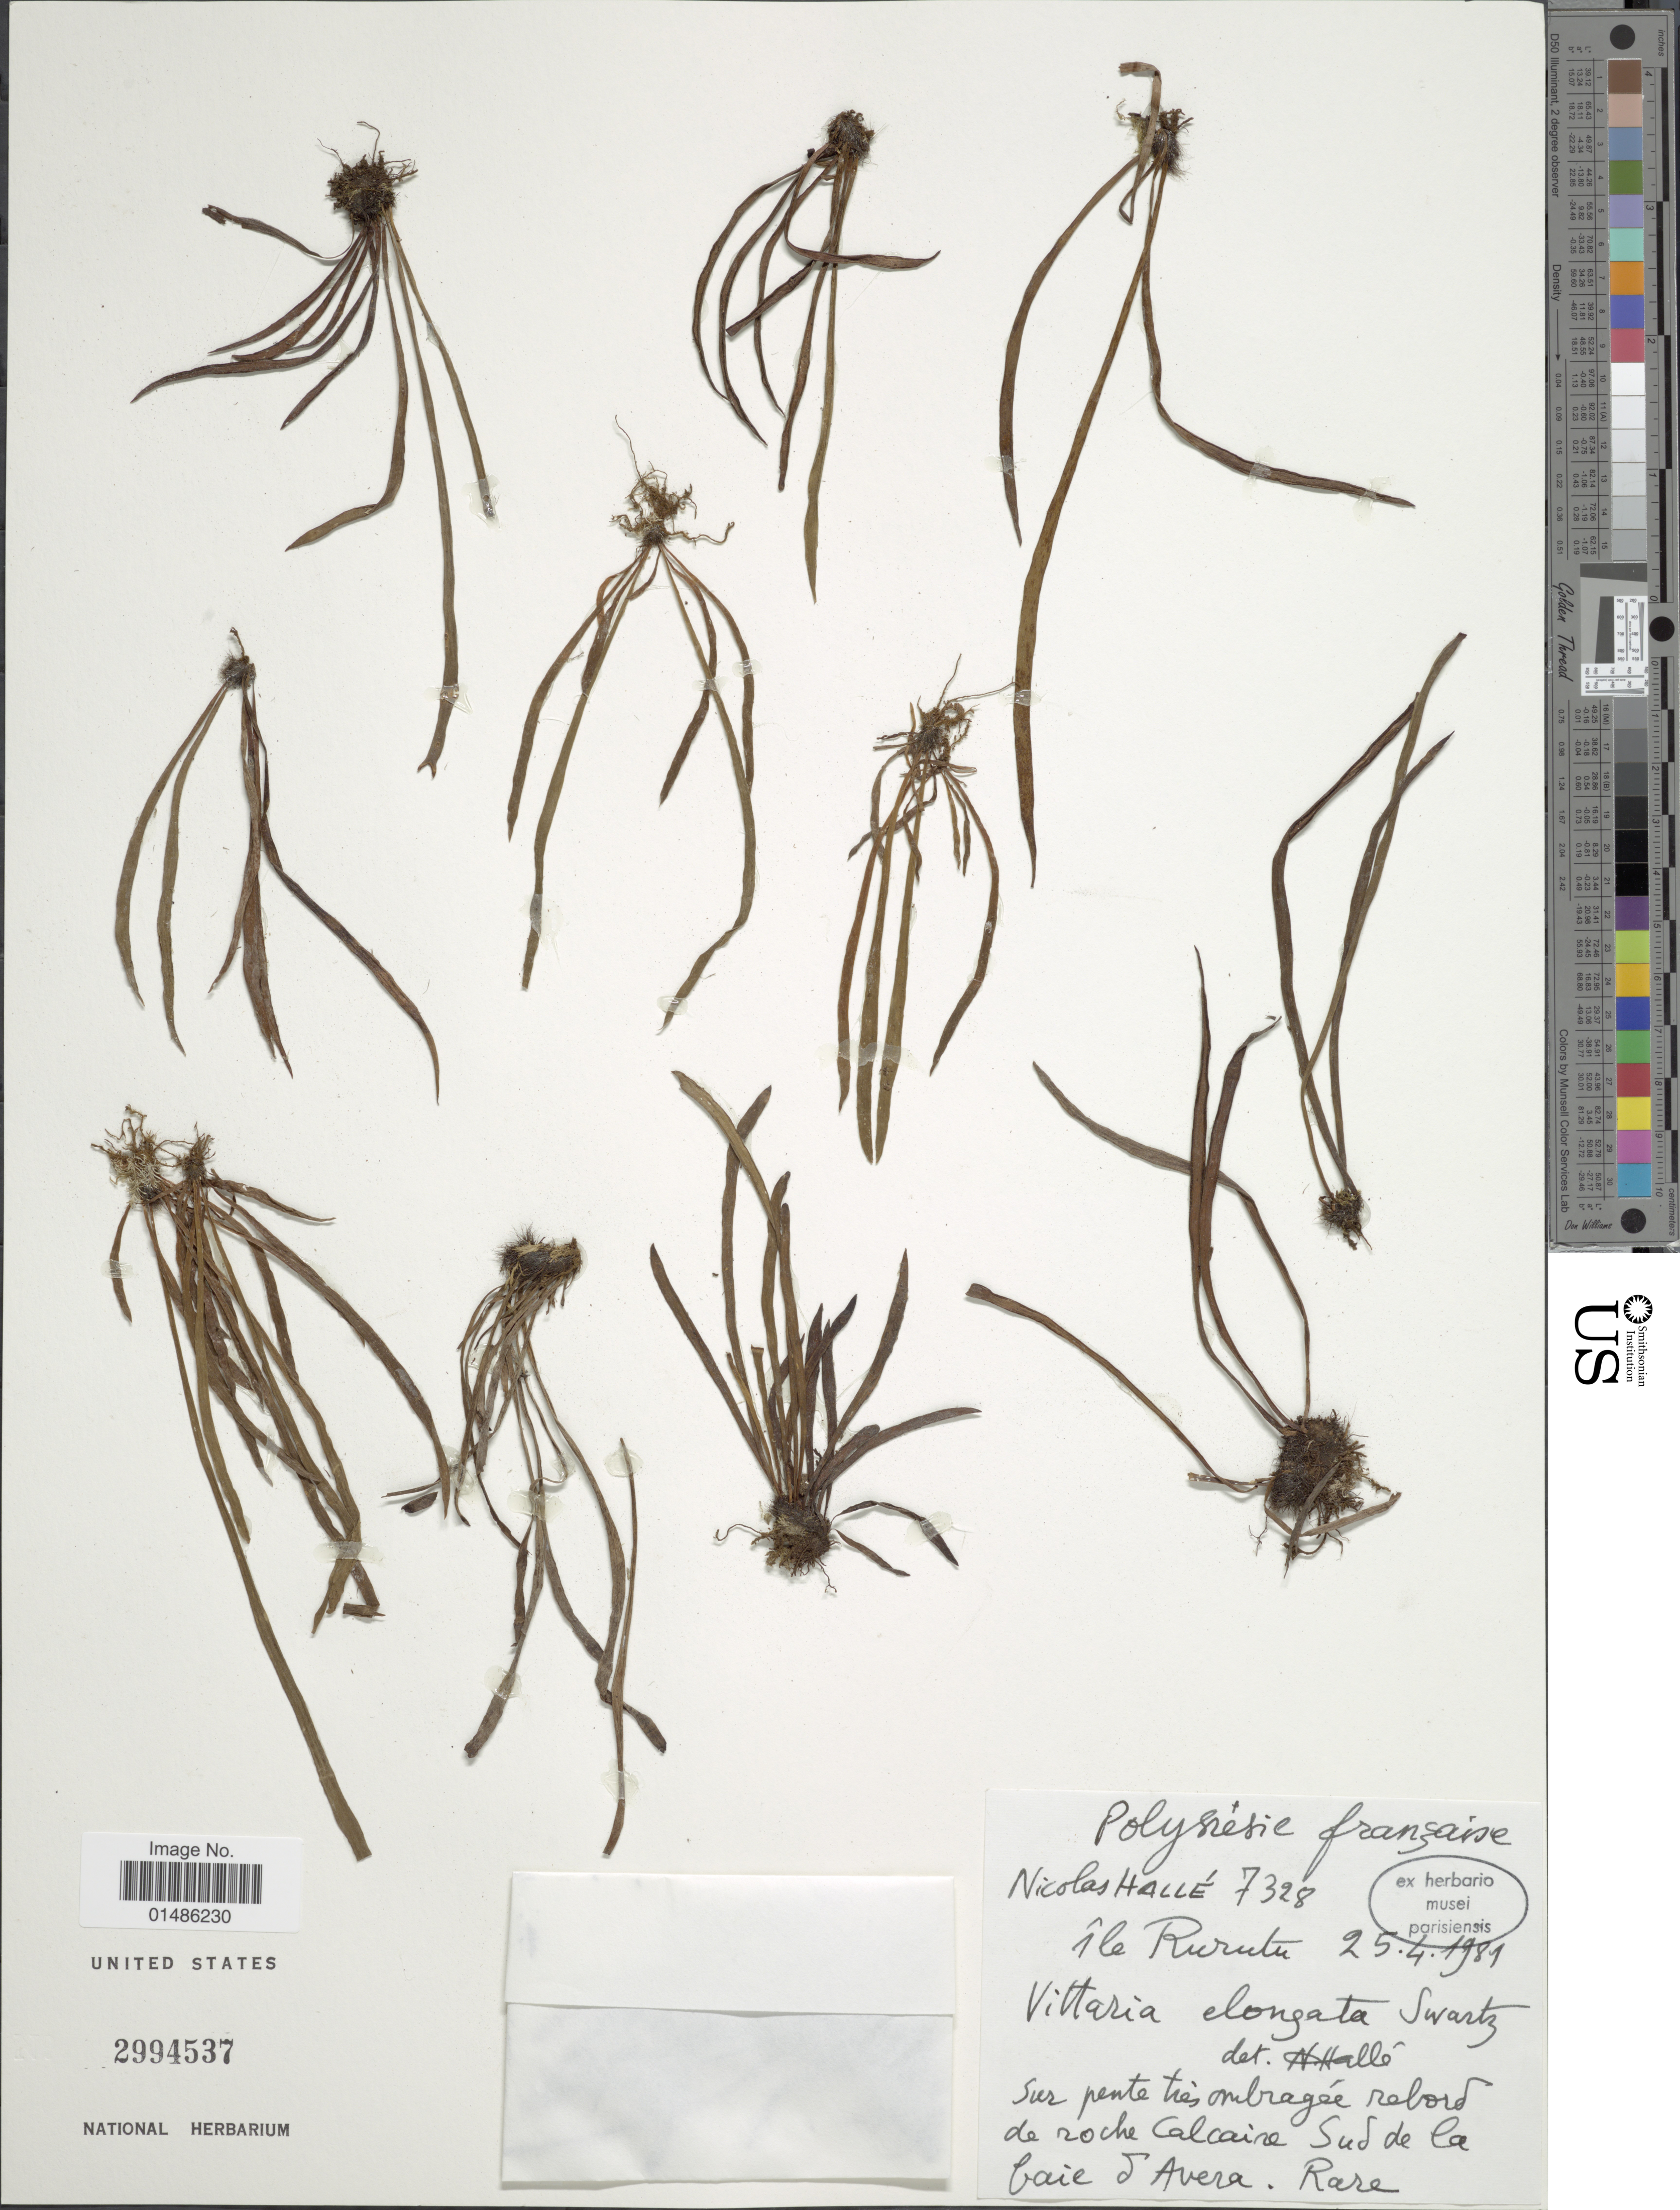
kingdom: Plantae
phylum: Tracheophyta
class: Polypodiopsida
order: Polypodiales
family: Pteridaceae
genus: Haplopteris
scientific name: Haplopteris ensiformis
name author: (Sw.) E.H. Crane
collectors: N. Hallé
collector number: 7328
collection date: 1981-04-25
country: French Polynesia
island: Rurutu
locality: Île Rurutu. Sur pente très ombragée rebord de roche Calcaire Sud de la Caie S Avera. [interpreted]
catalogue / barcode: US 2994537